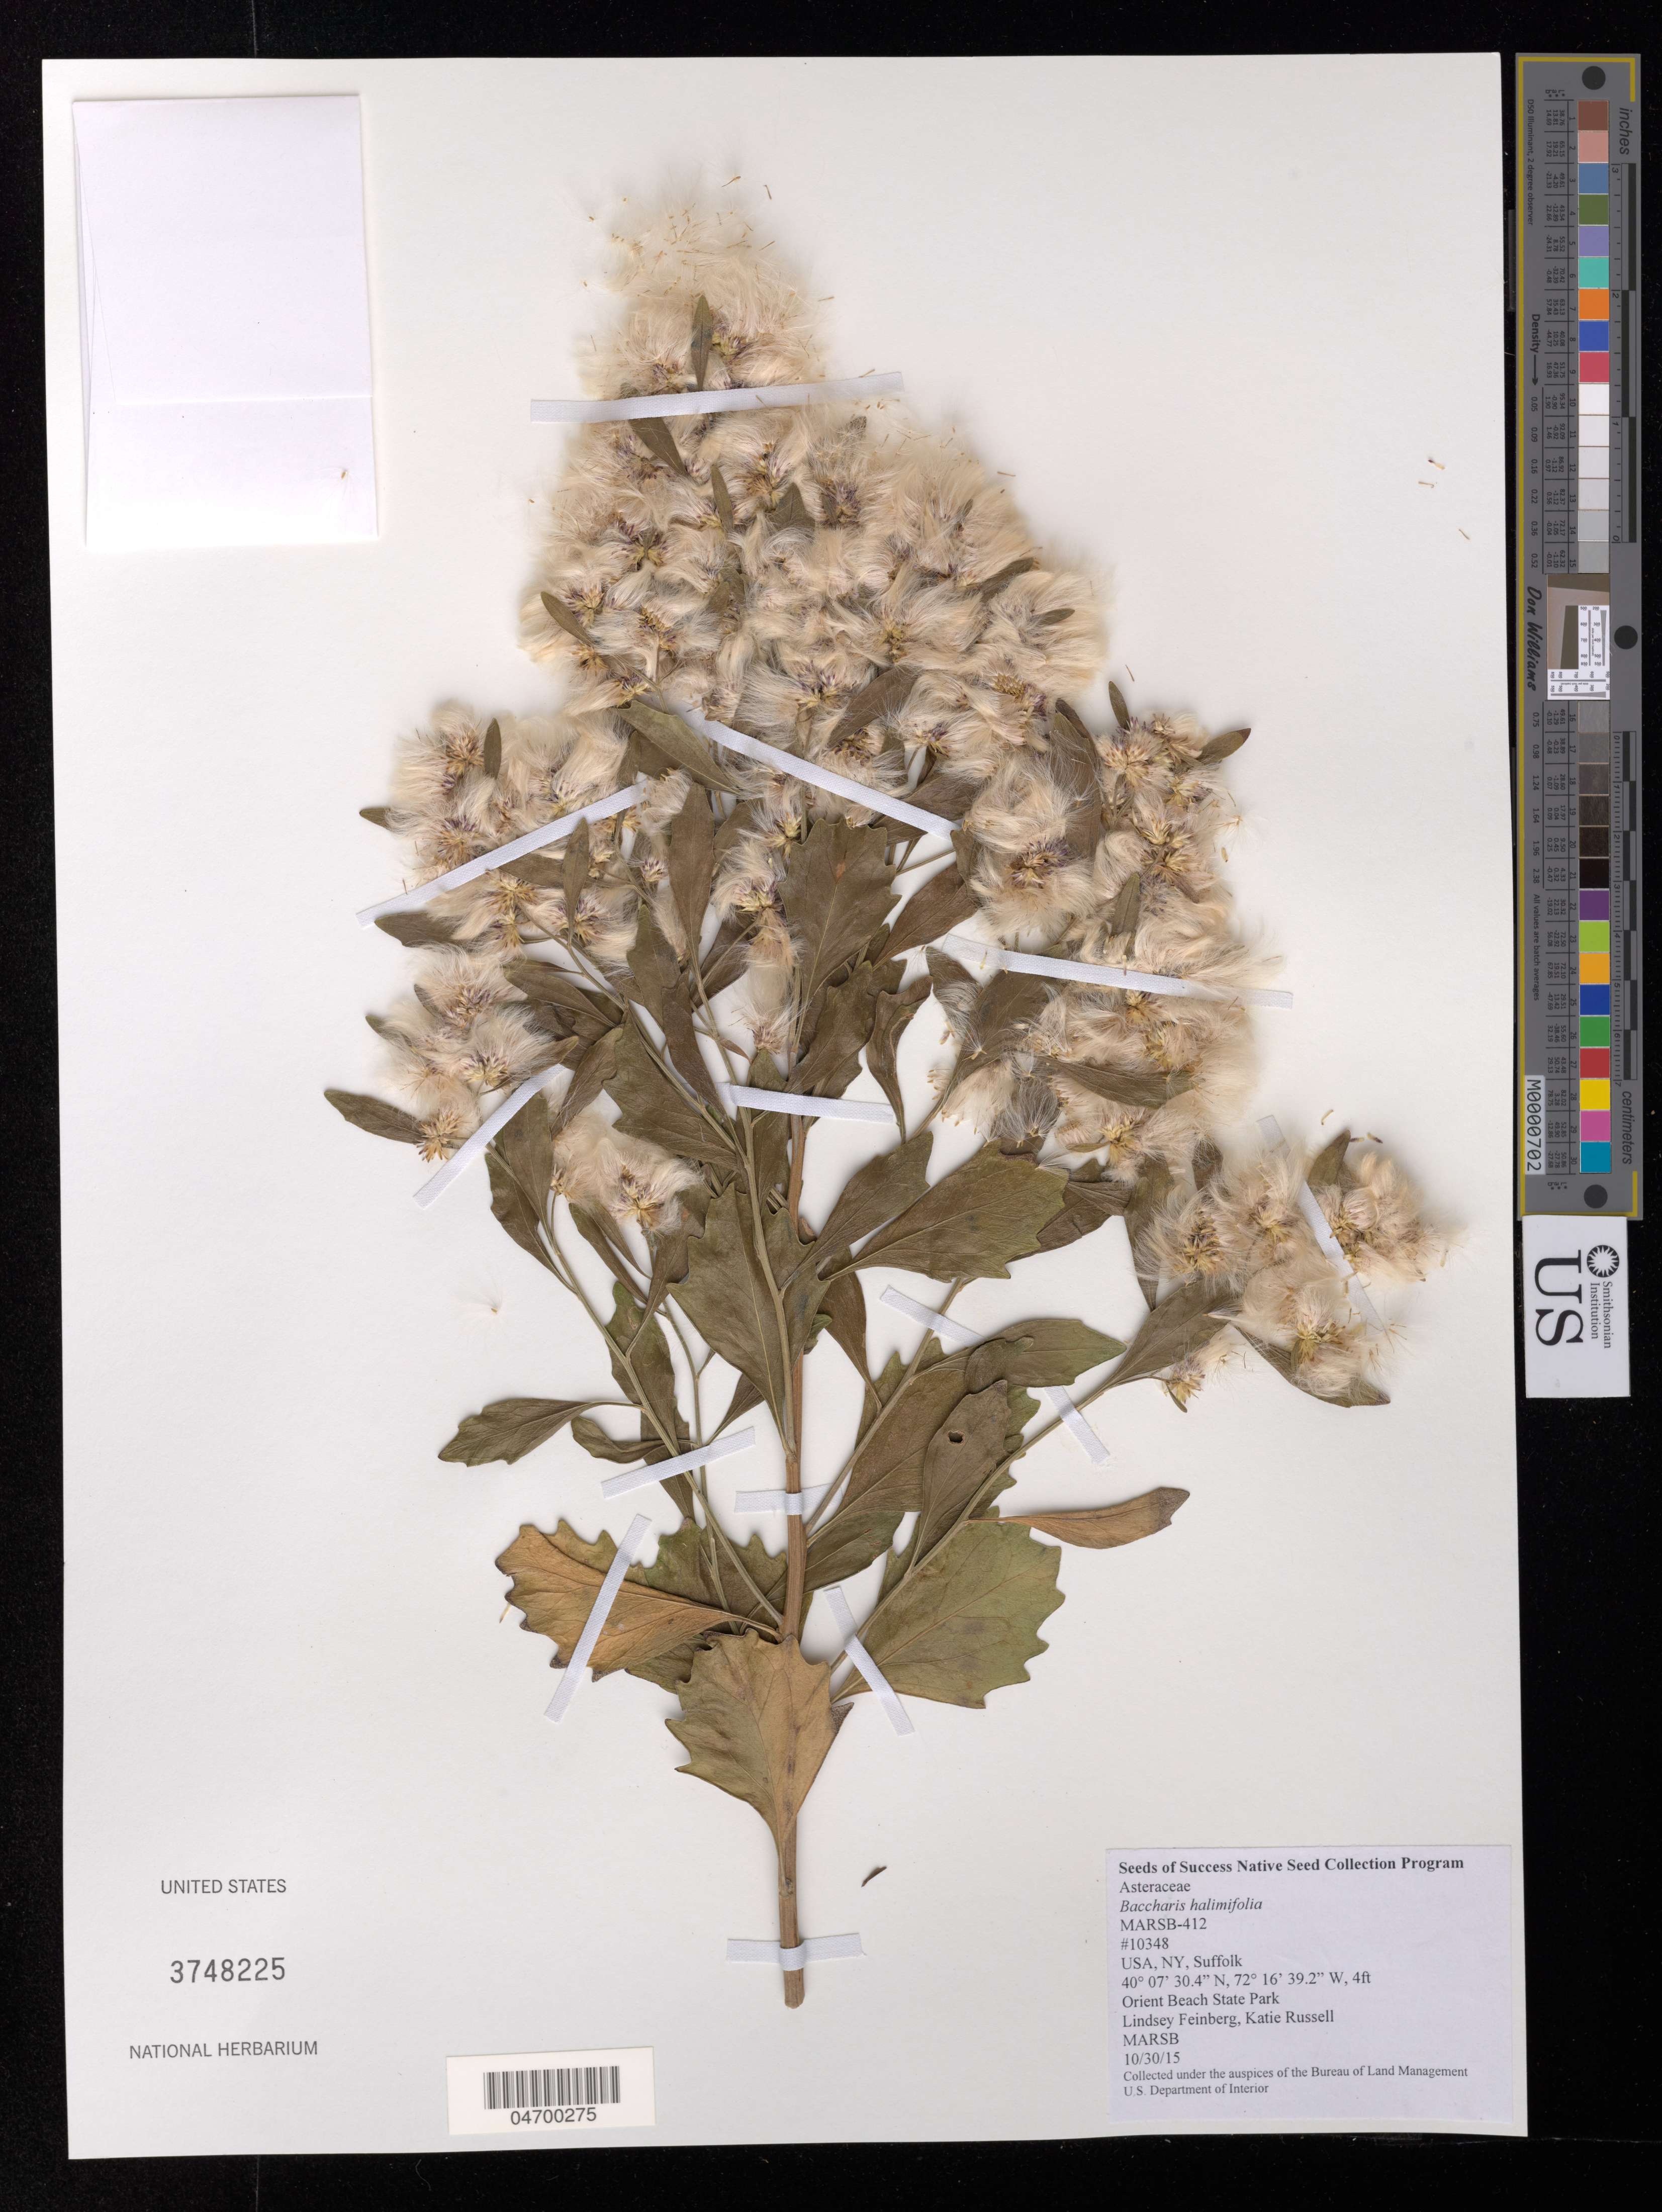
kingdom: Plantae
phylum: Tracheophyta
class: Magnoliopsida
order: Asterales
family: Asteraceae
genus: Baccharis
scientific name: Baccharis halimifolia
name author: L.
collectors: L. Feinberg & K. Russell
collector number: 10348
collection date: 2015-10-30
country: United States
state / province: New York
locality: Suffolk. Orient Beach State Park.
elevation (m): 1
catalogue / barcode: US 3748225